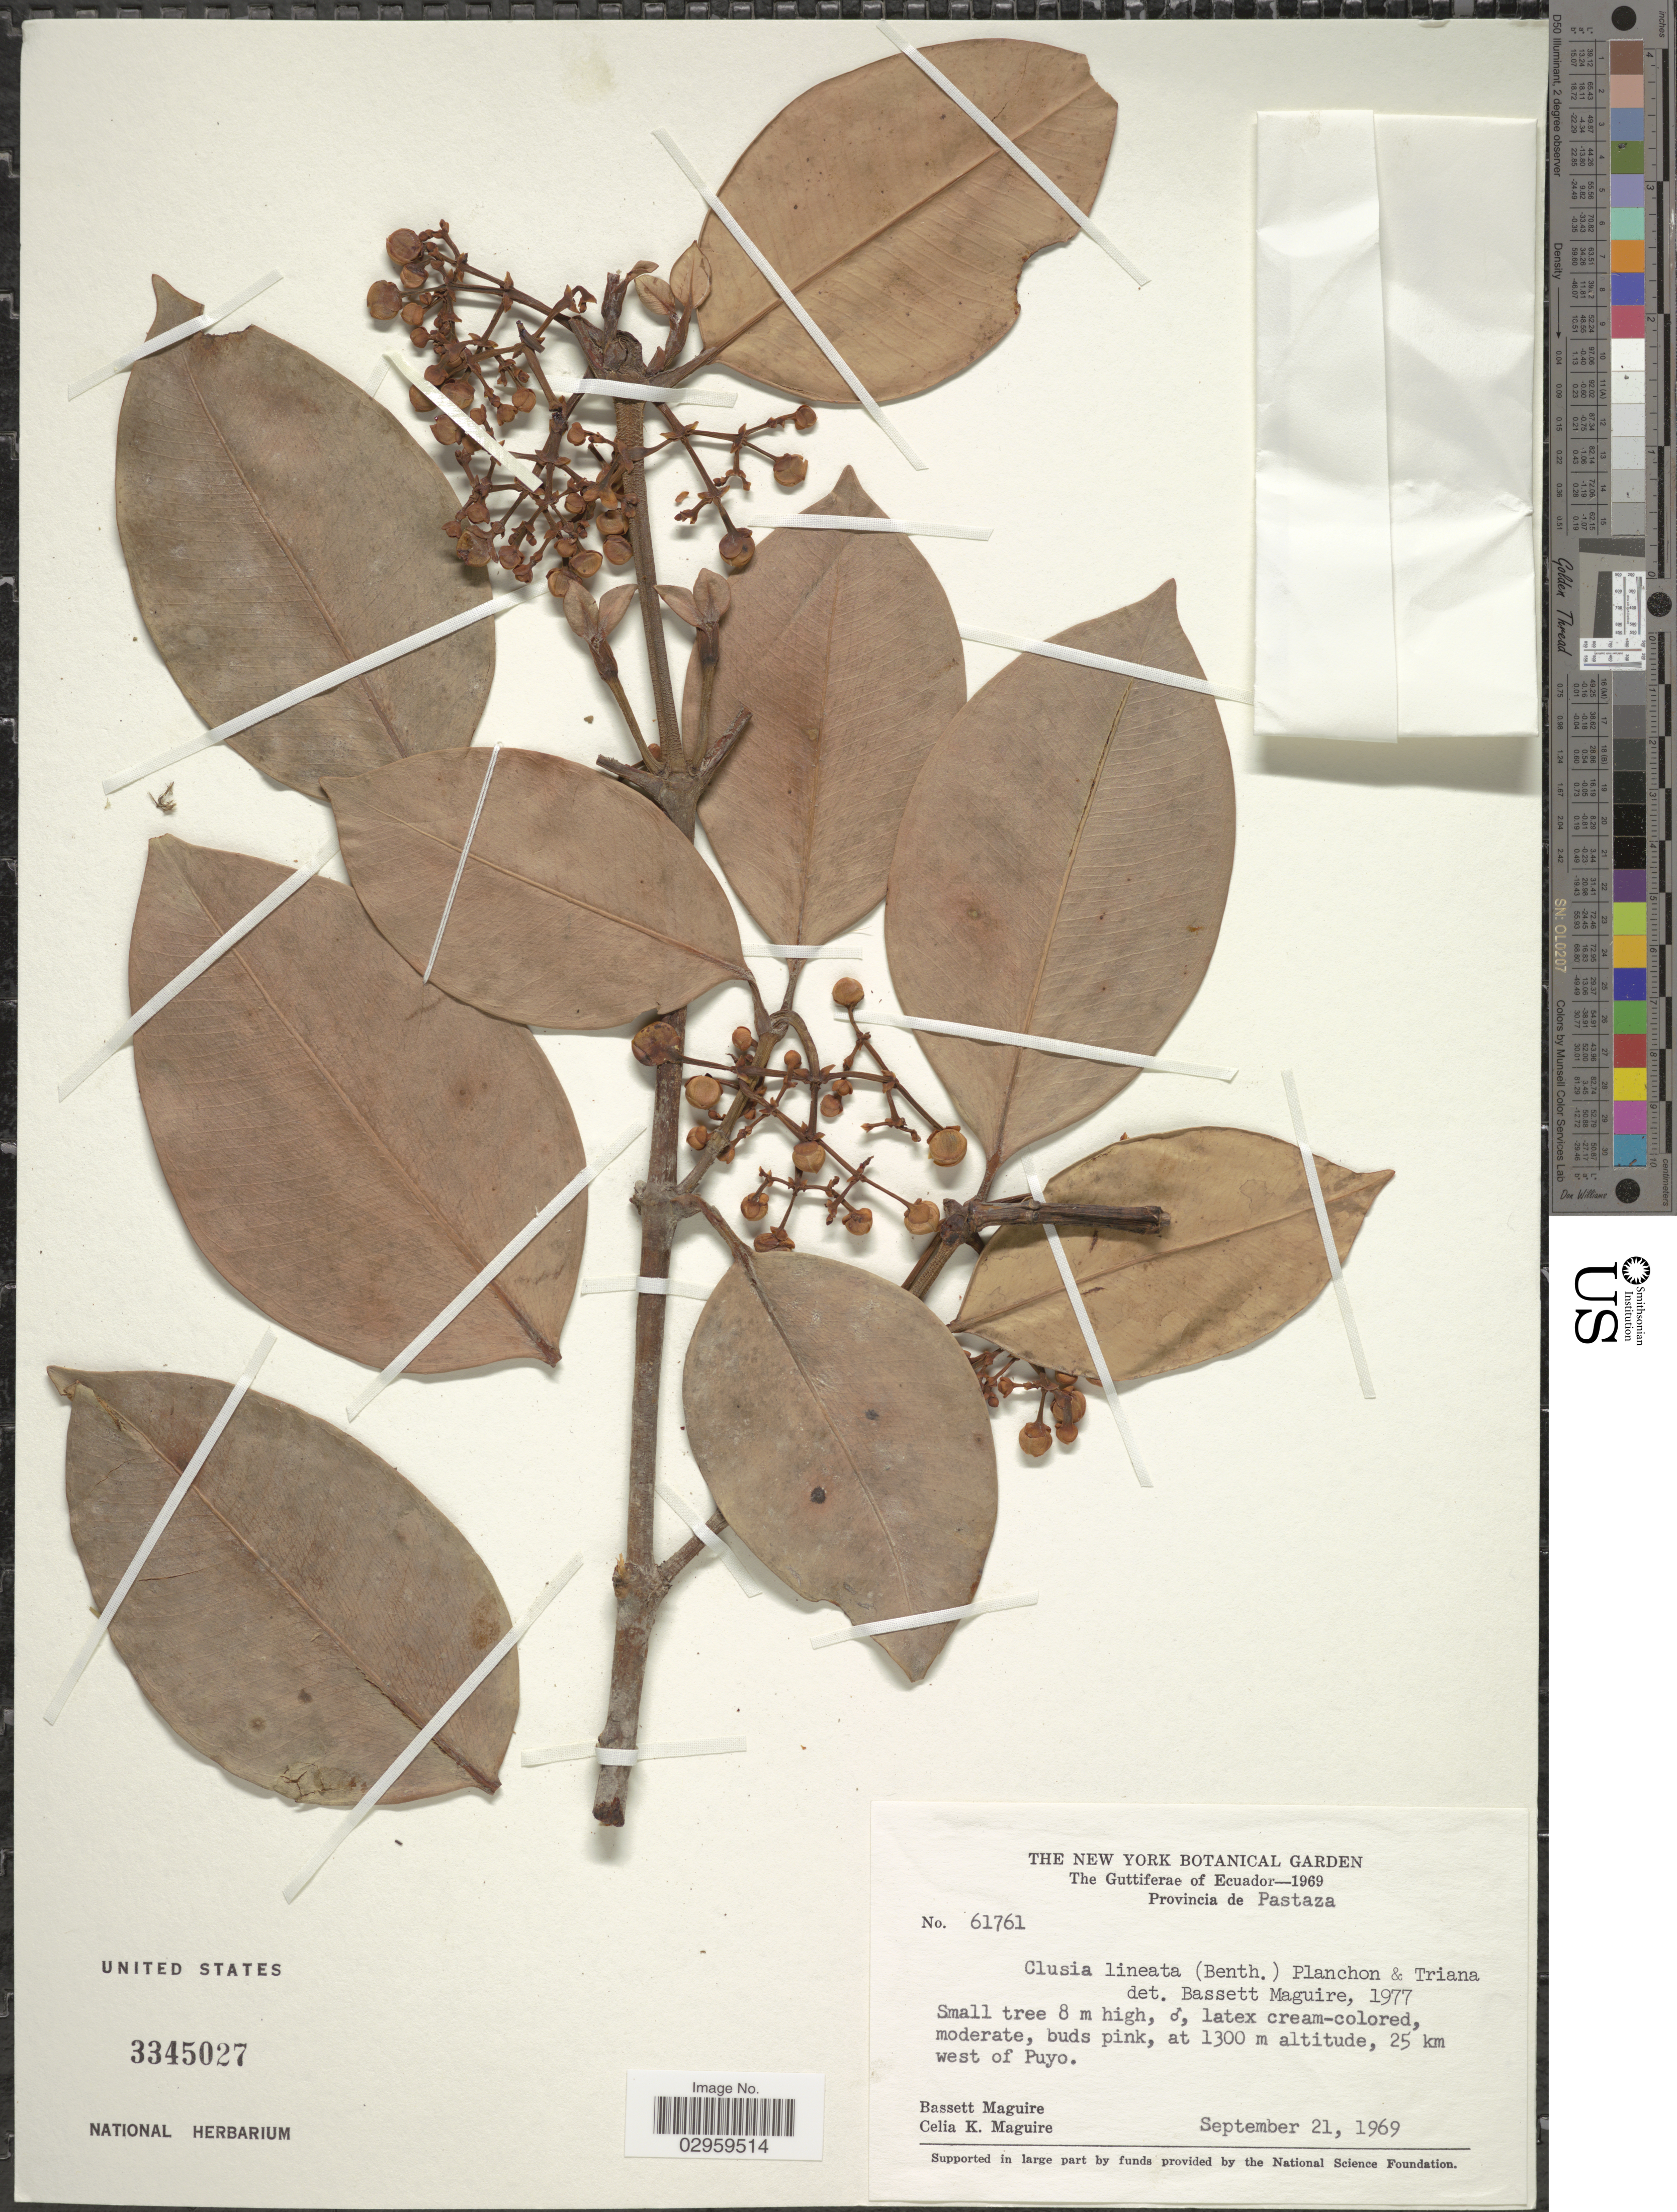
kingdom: Plantae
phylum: Tracheophyta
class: Magnoliopsida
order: Malpighiales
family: Clusiaceae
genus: Clusia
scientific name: Clusia lineata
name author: (Benth.) Planch. & Triana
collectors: B. Maguire & C. K. Maguire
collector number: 61761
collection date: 1969-09-21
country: Ecuador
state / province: Pastaza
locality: Provincia de Pastaza. 25 km west of Puyo.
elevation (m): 1300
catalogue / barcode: US 3345027